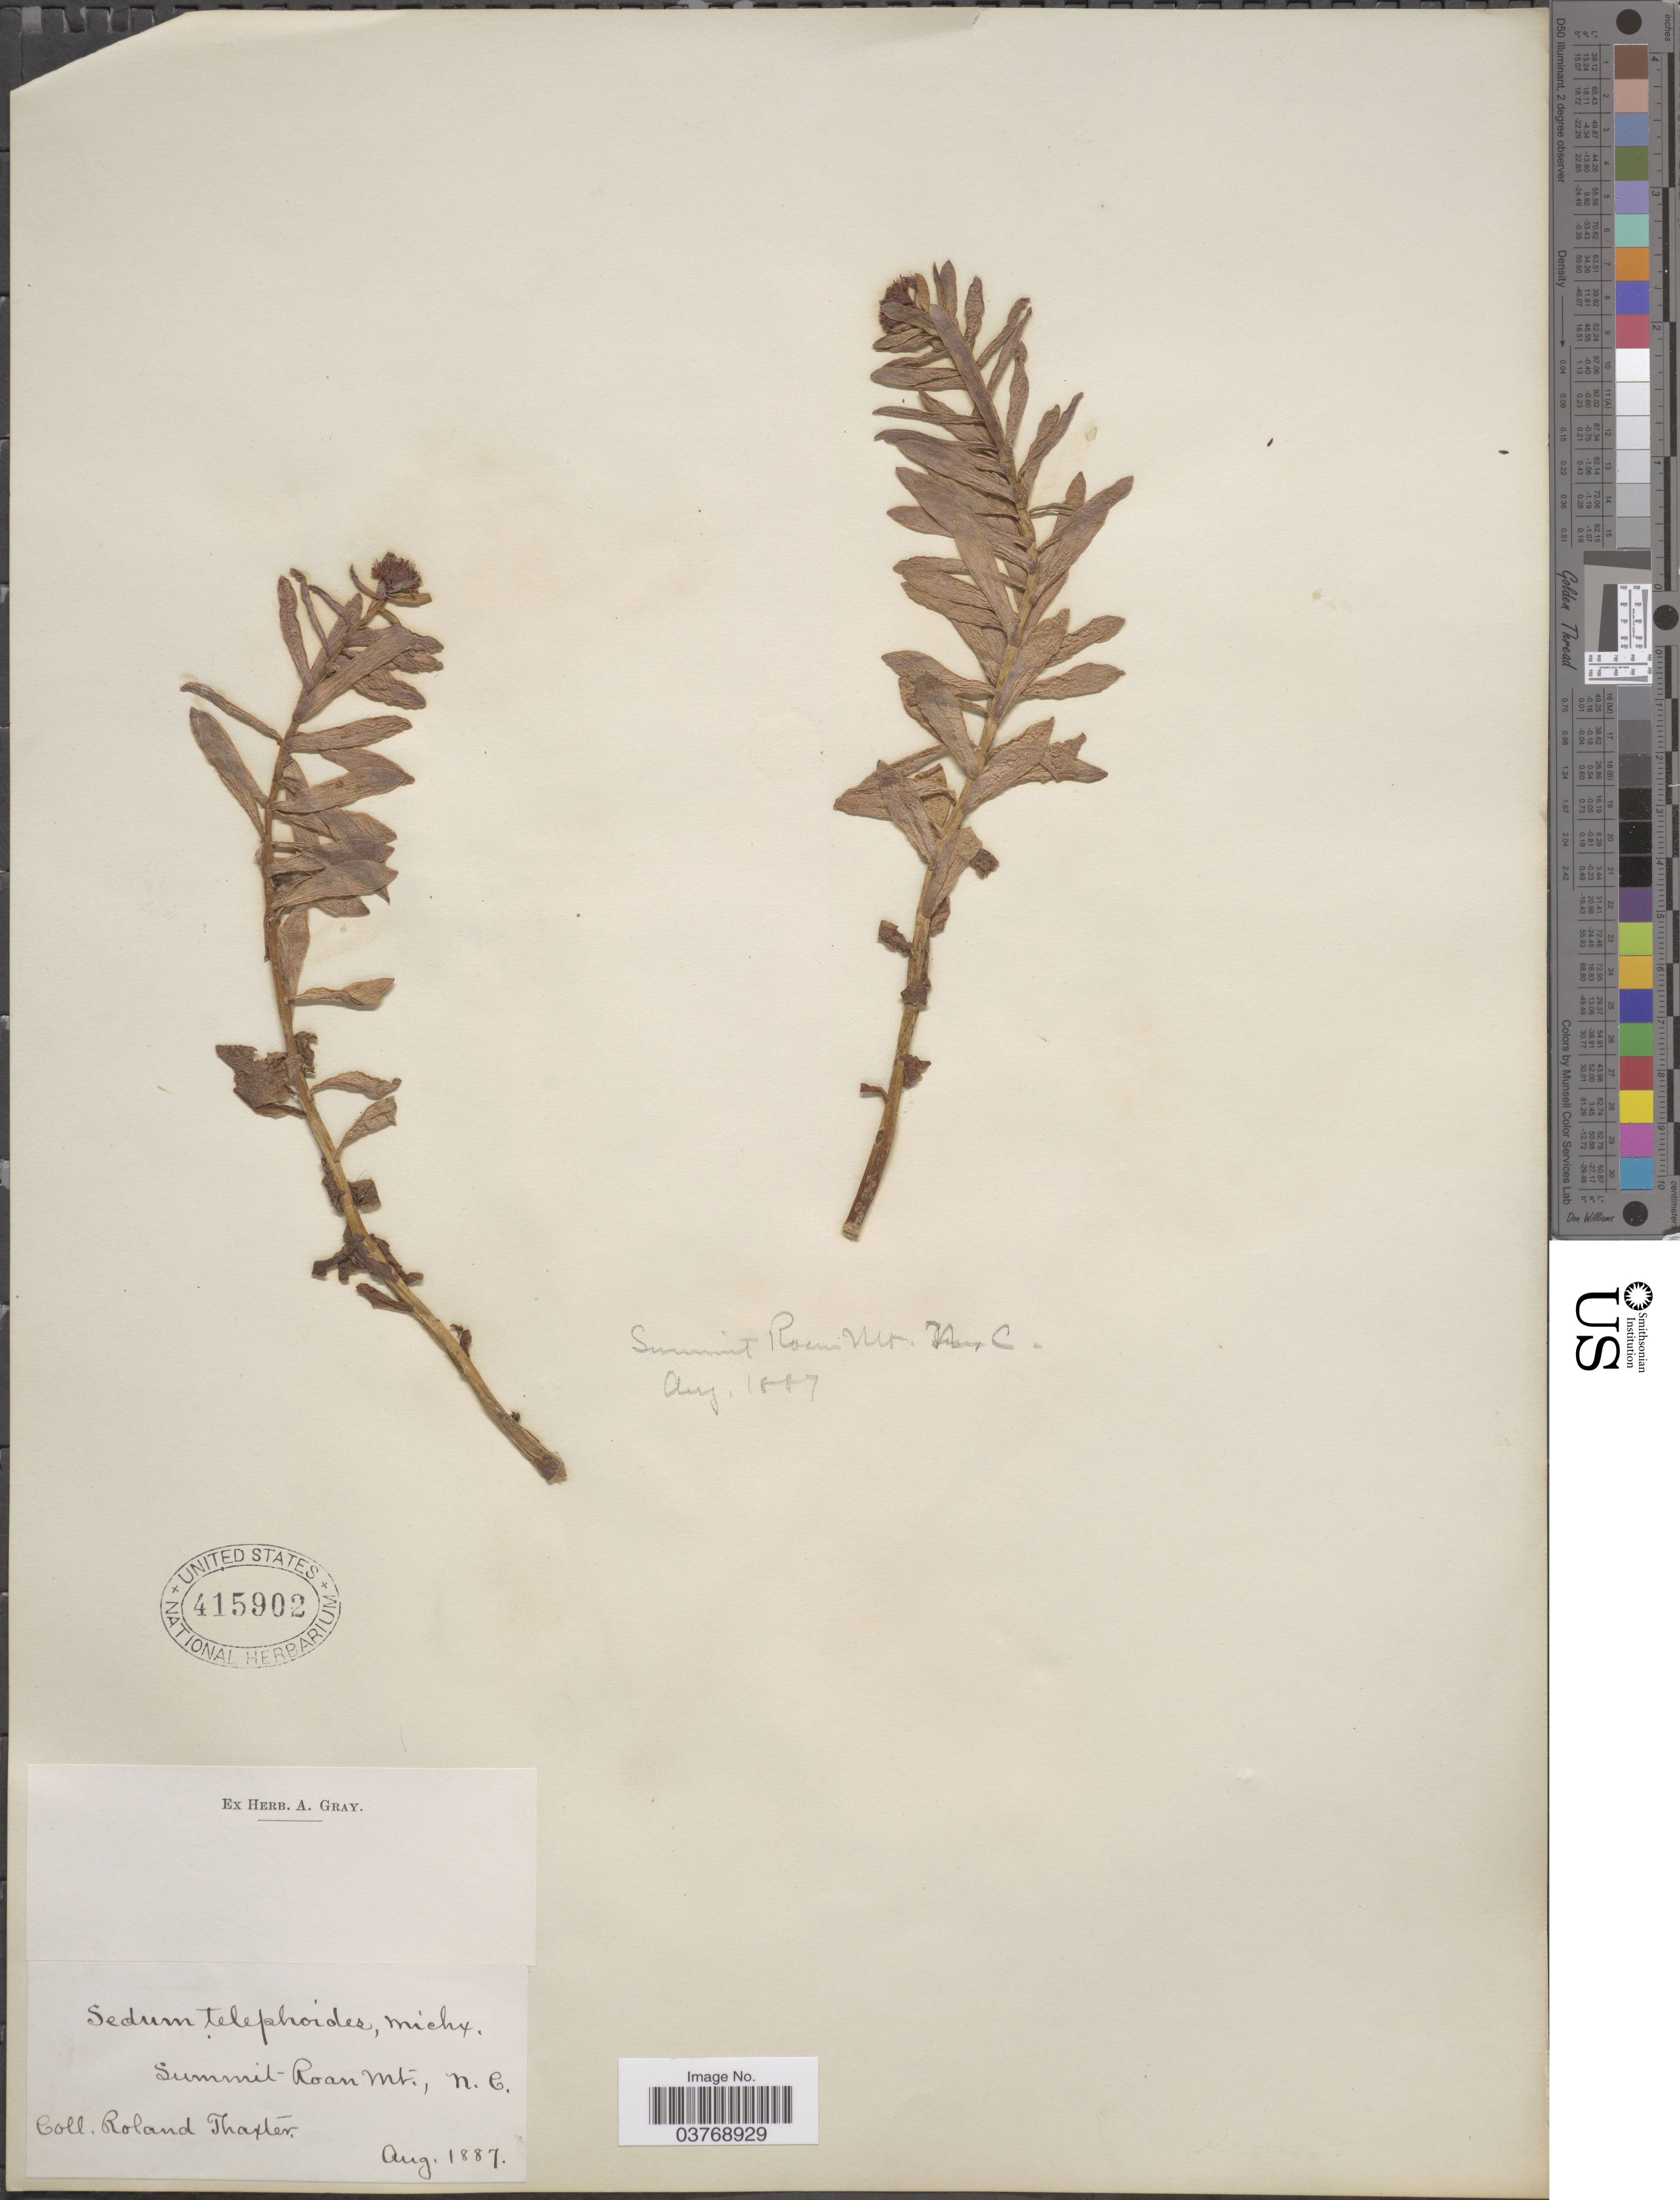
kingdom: Plantae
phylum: Tracheophyta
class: Magnoliopsida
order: Saxifragales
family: Crassulaceae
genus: Rhodiola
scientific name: Rhodiola rosea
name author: L.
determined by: Strong, Mark T., (BOT), Smithsonian Institution - National Museum of Natural History (UNITED STATES)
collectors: R. Thaxter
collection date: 1887-08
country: United States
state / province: North Carolina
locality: Summit Roan Mt.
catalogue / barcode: US 415902